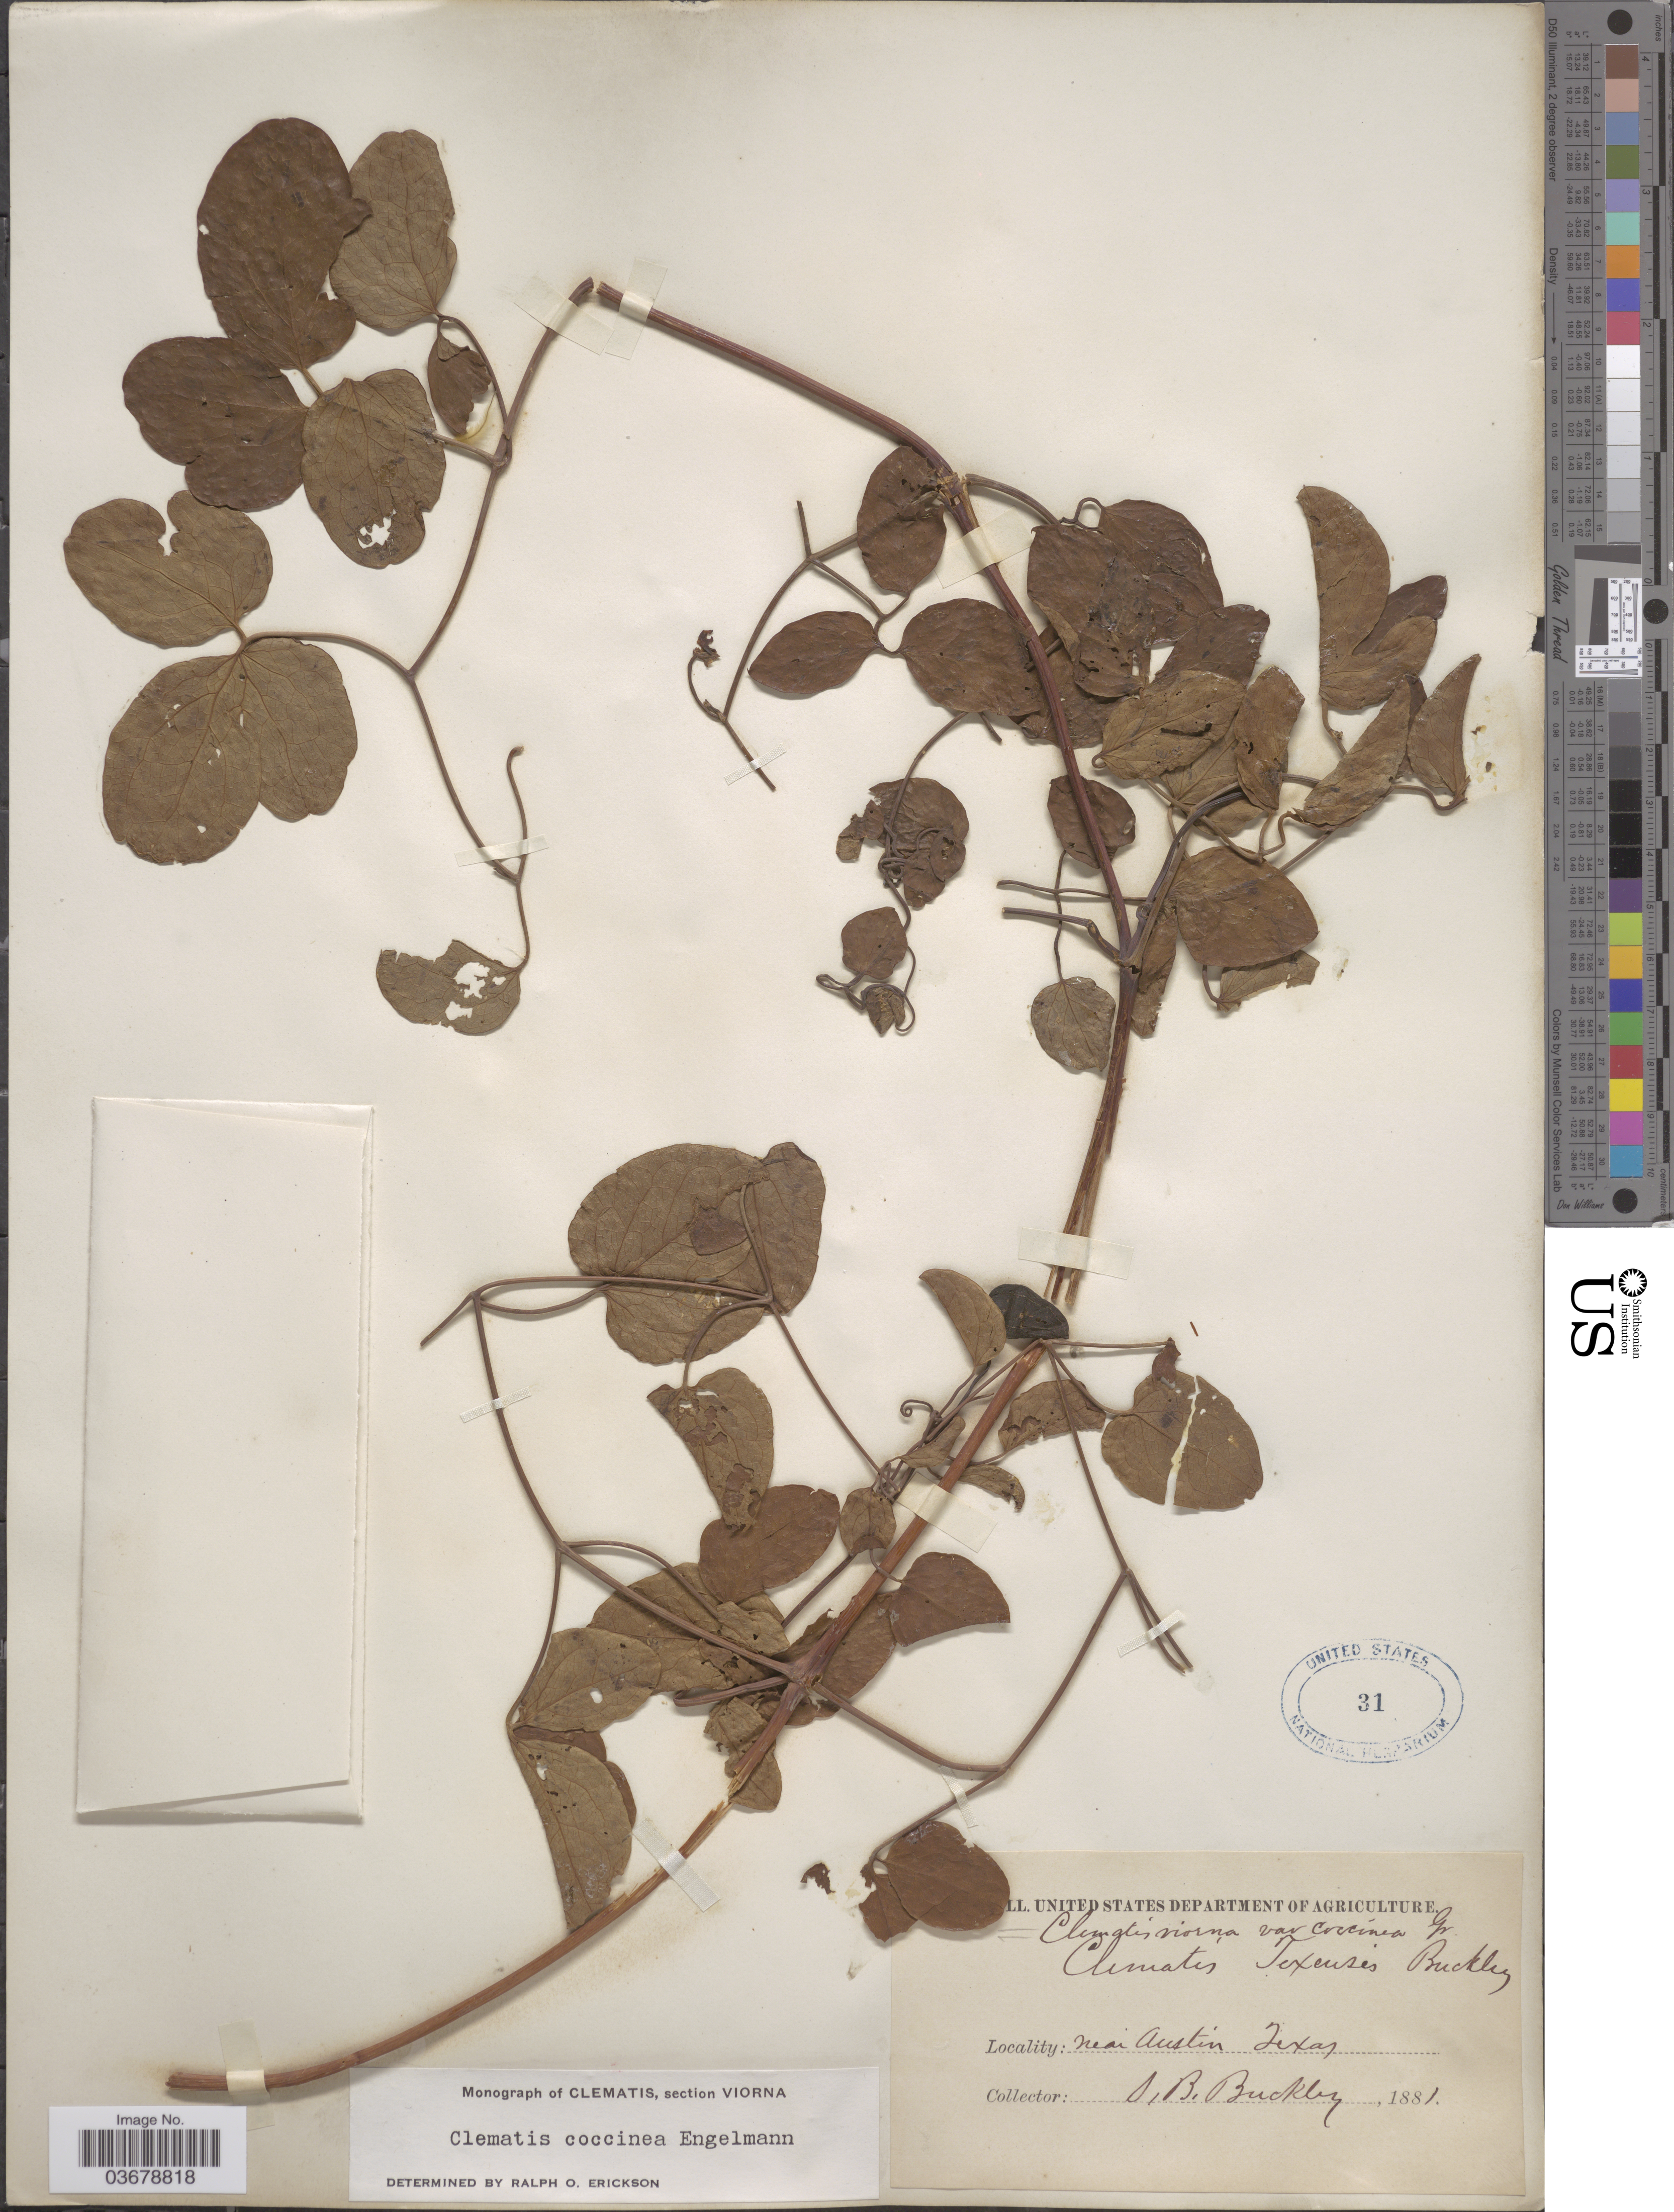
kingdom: Plantae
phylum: Tracheophyta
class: Magnoliopsida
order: Ranunculales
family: Ranunculaceae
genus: Clematis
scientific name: Clematis texensis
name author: Buckley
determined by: Strong, M. T., (US), Smithsonian Institution - National Museum of Natural History (UNITED STATES)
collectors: S. B. Buckley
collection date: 1881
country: United States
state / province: Texas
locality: Near Austin.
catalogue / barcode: US 31